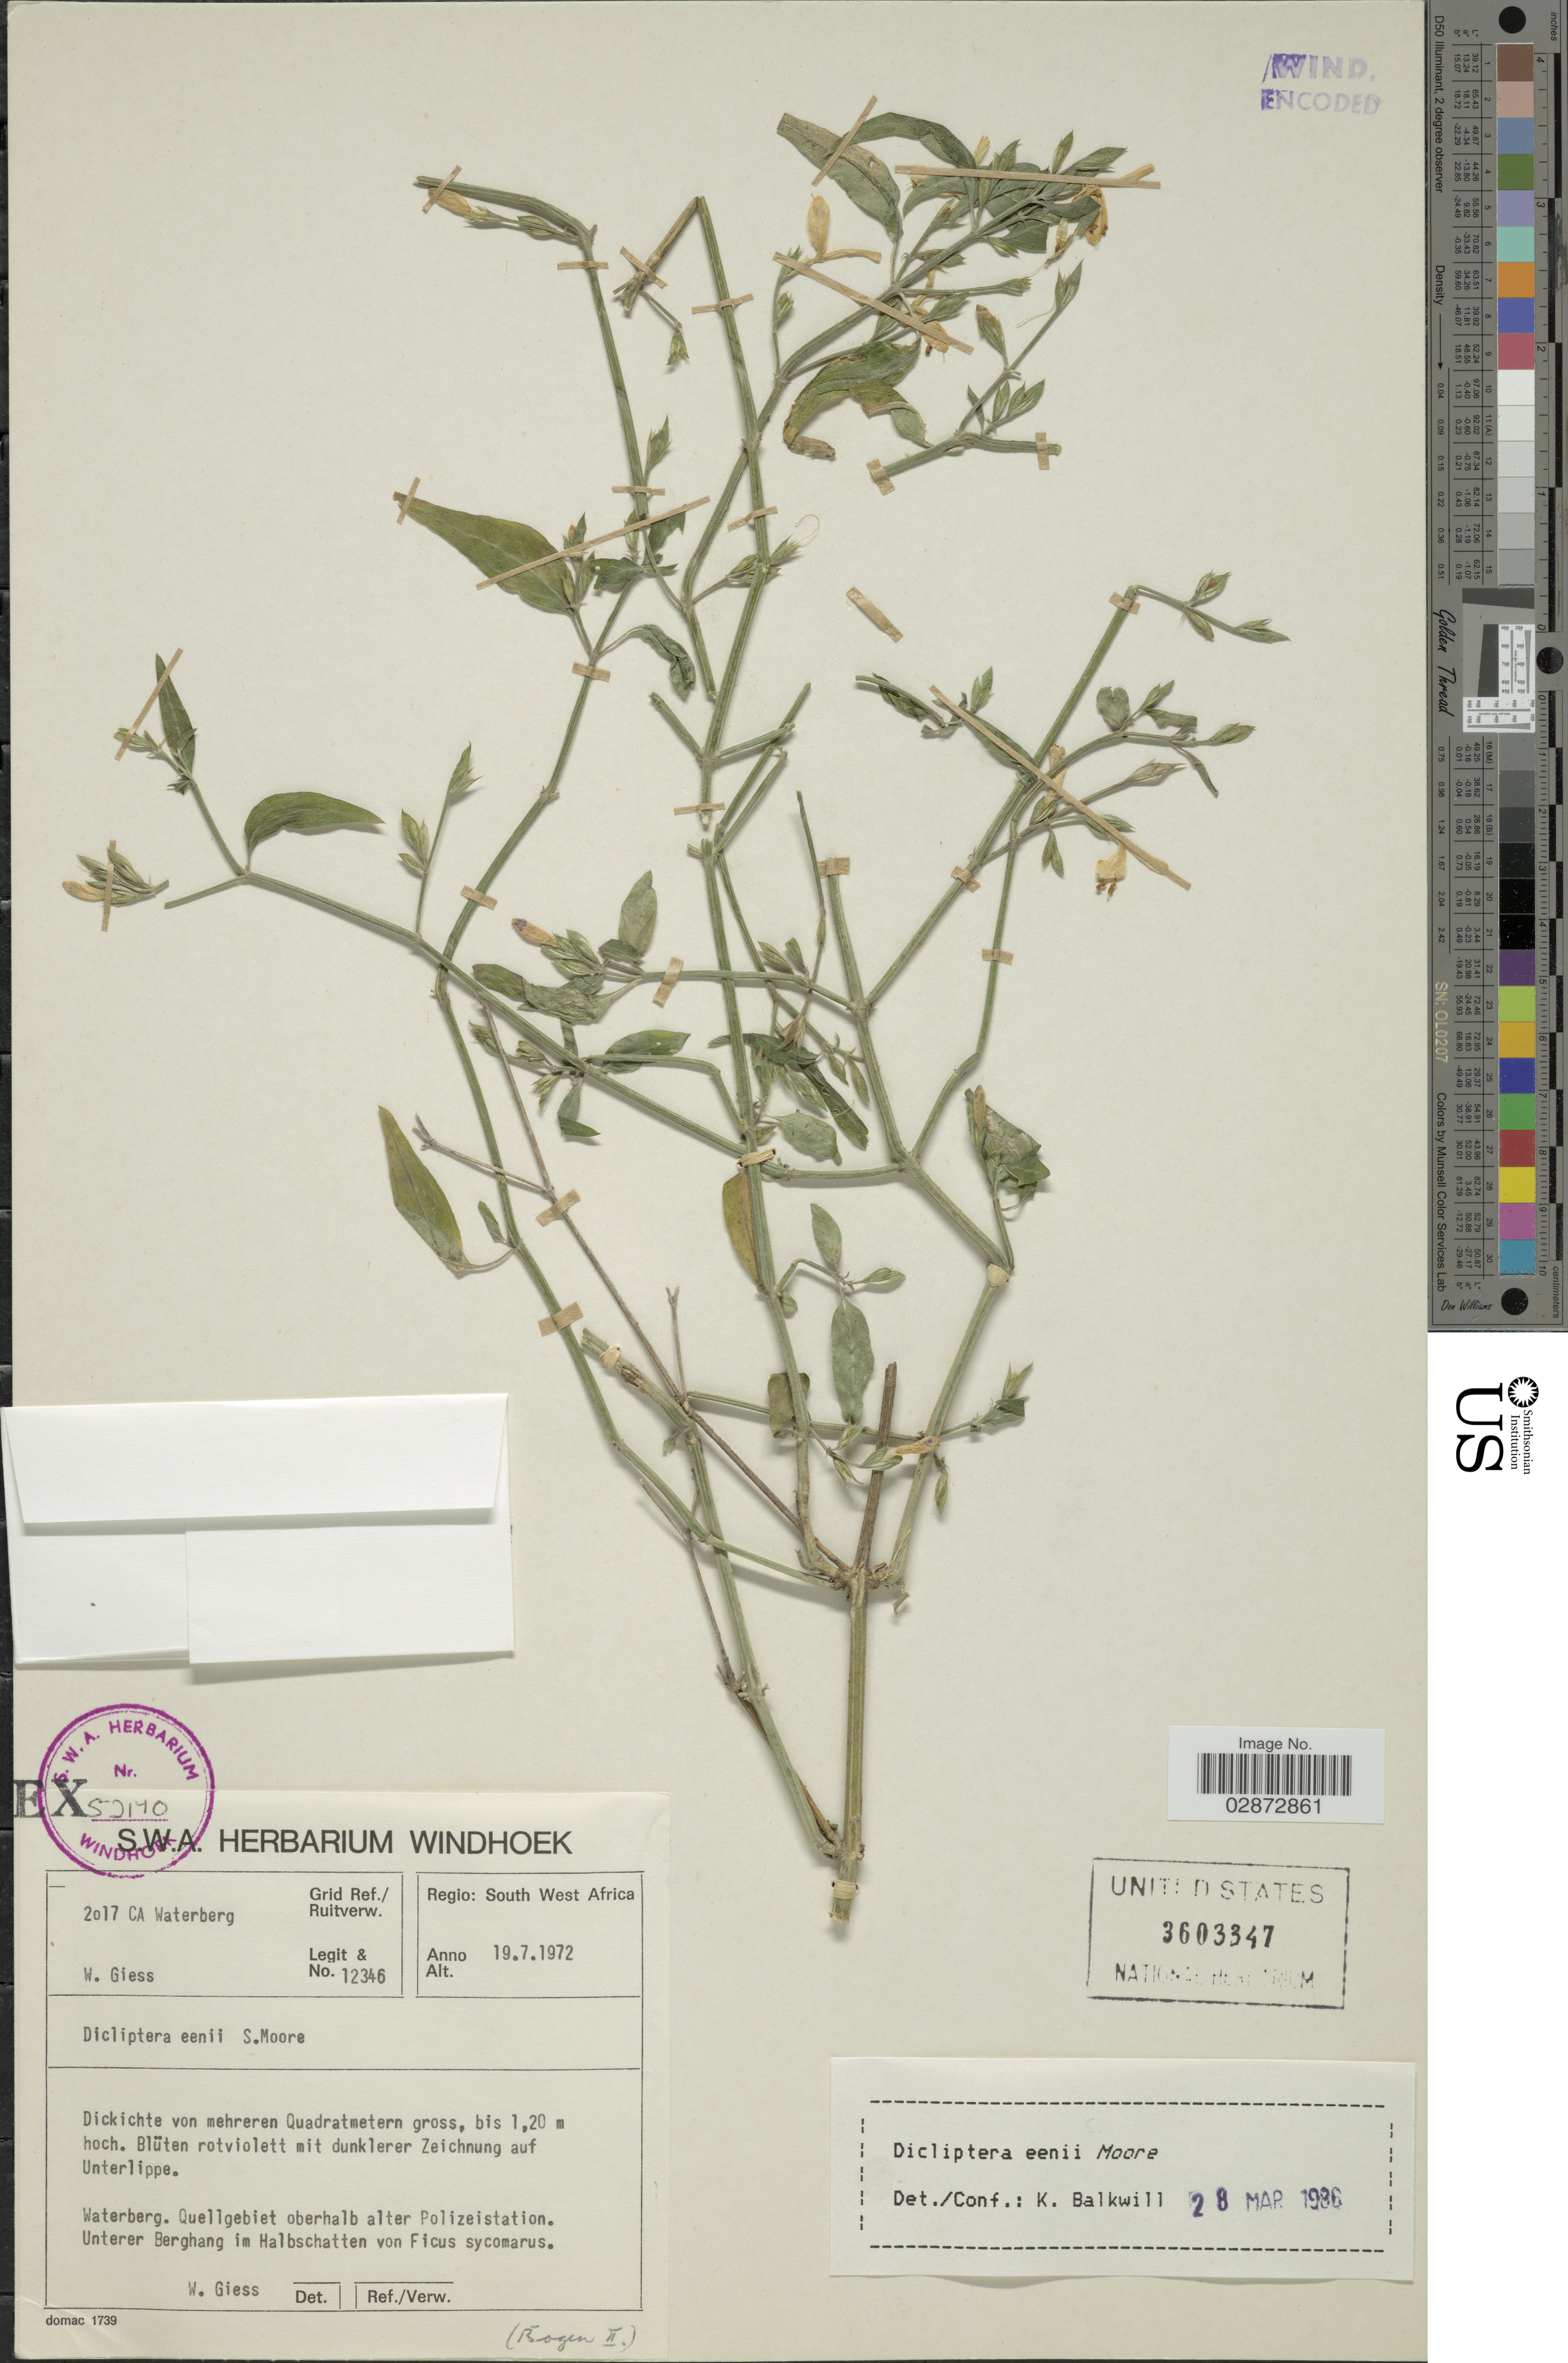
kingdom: Plantae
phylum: Tracheophyta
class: Magnoliopsida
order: Lamiales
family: Acanthaceae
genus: Dicliptera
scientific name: Dicliptera eenii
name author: S. Moore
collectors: W. Giess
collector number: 12346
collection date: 1972-07-19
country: Namibia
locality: Regio: South West Africa, Grid Ref./Ruitverw. 2017CA Waterberg, Waterberg.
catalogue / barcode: US 3603347